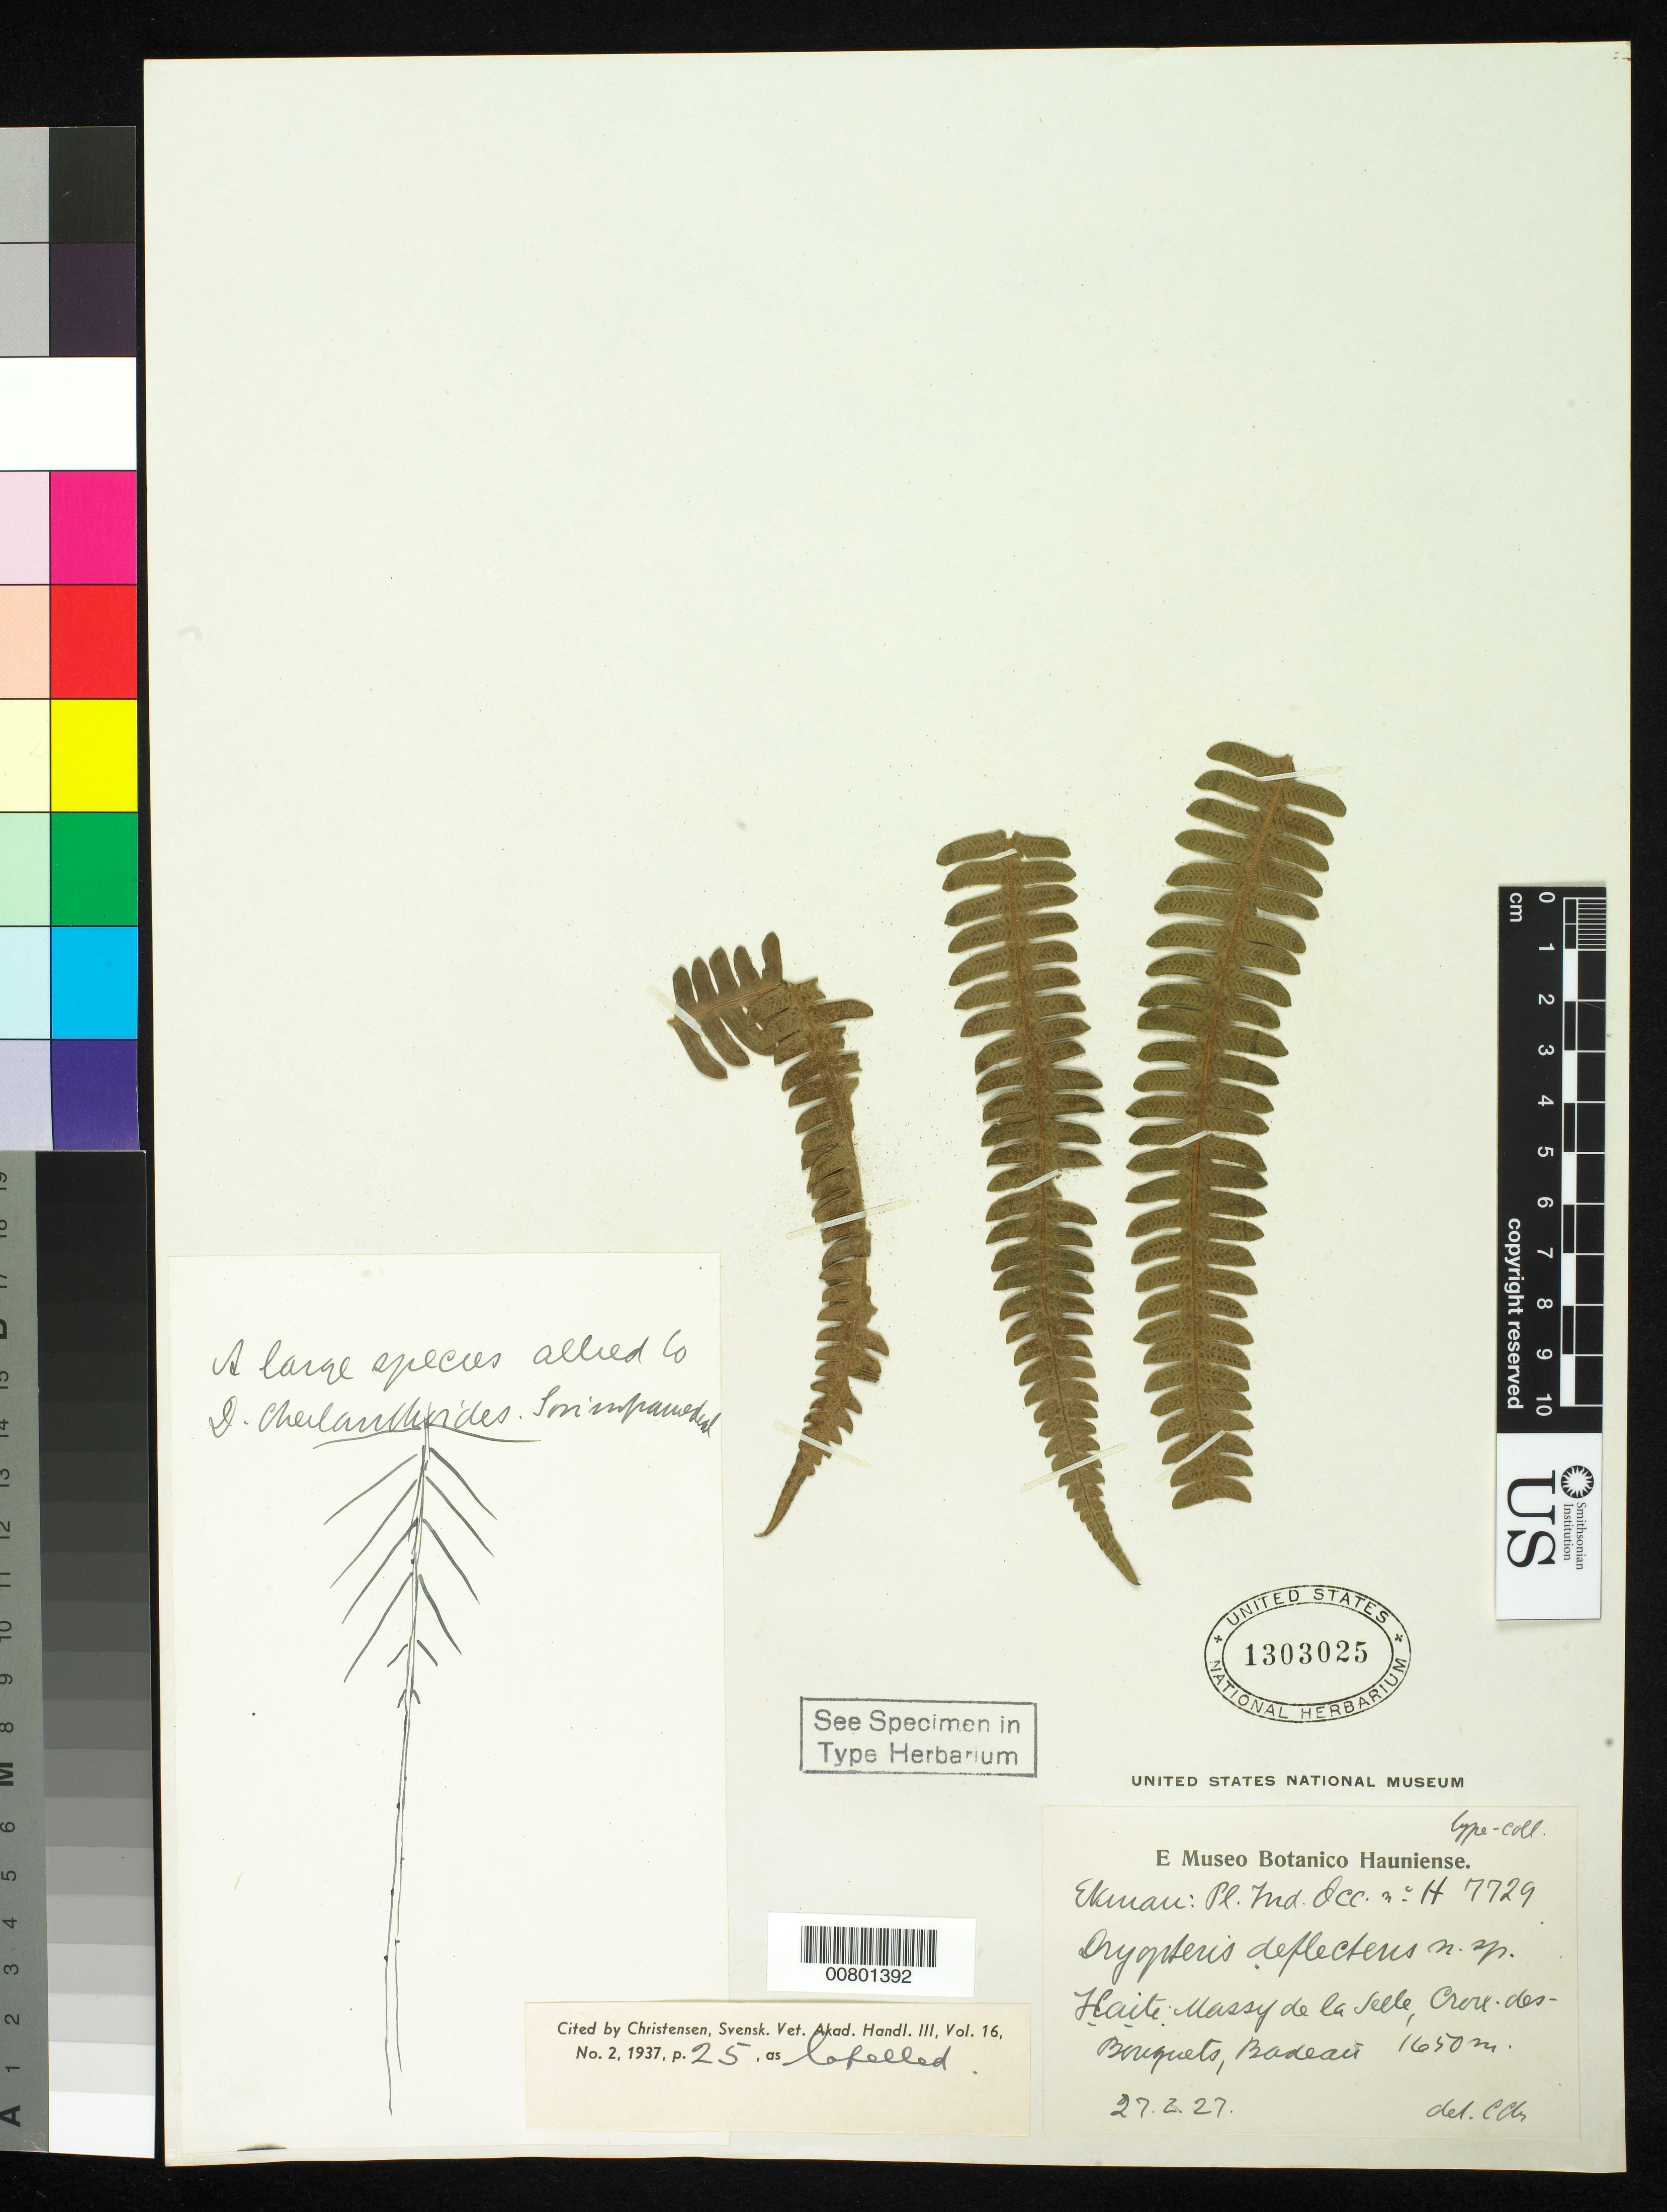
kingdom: Plantae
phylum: Tracheophyta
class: Polypodiopsida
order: Polypodiales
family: Dryopteridaceae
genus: Dryopteris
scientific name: Dryopteris deflectens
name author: C. Chr.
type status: Isotype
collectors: E. L. Ekman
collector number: H7729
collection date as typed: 27 Feb 1927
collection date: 1927-02-27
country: Haiti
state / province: Ouest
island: Hispaniola Island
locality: Croix-des-Bouquets, Badeau.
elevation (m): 1650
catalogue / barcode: US 1303025